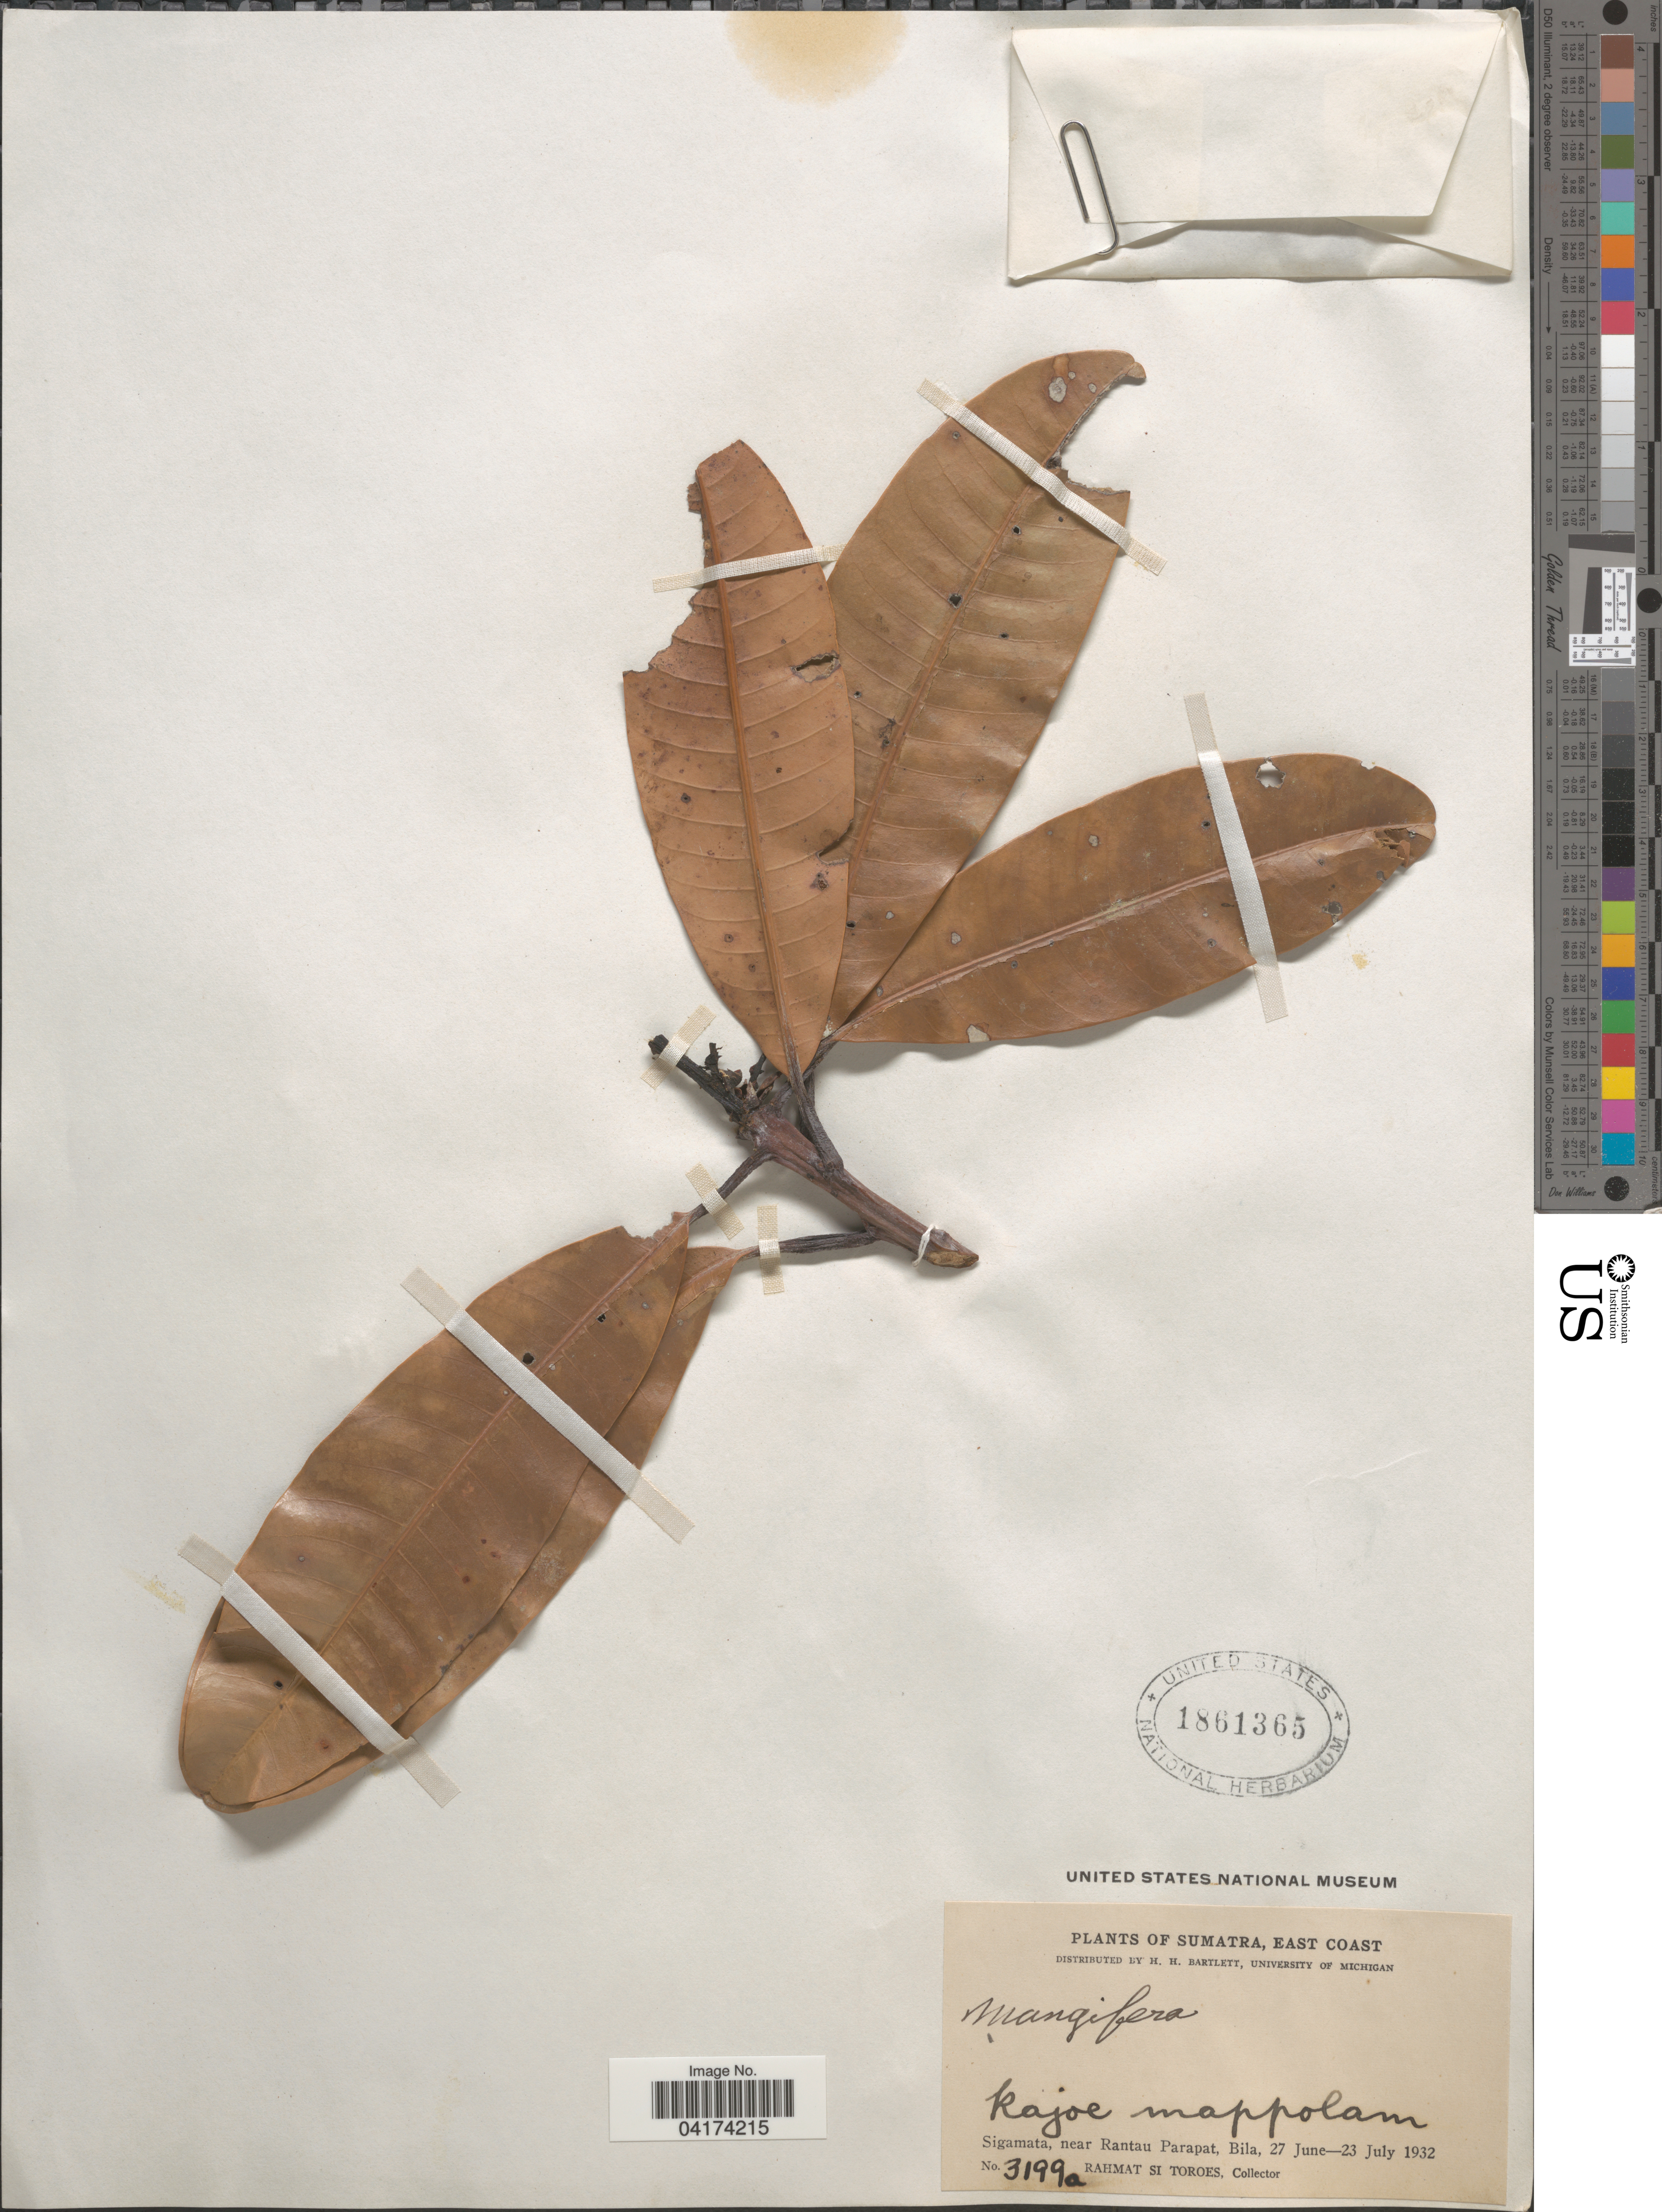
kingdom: Plantae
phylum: Tracheophyta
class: Magnoliopsida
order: Sapindales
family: Anacardiaceae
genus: Mangifera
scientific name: Mangifera sp.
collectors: Rahmat Si Boeea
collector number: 3199a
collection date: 1932-06-27/1932-07-23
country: Indonesia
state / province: Sumatra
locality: East Coast. Sigamata, near Rantau Parapat, Bila.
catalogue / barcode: US 1861365